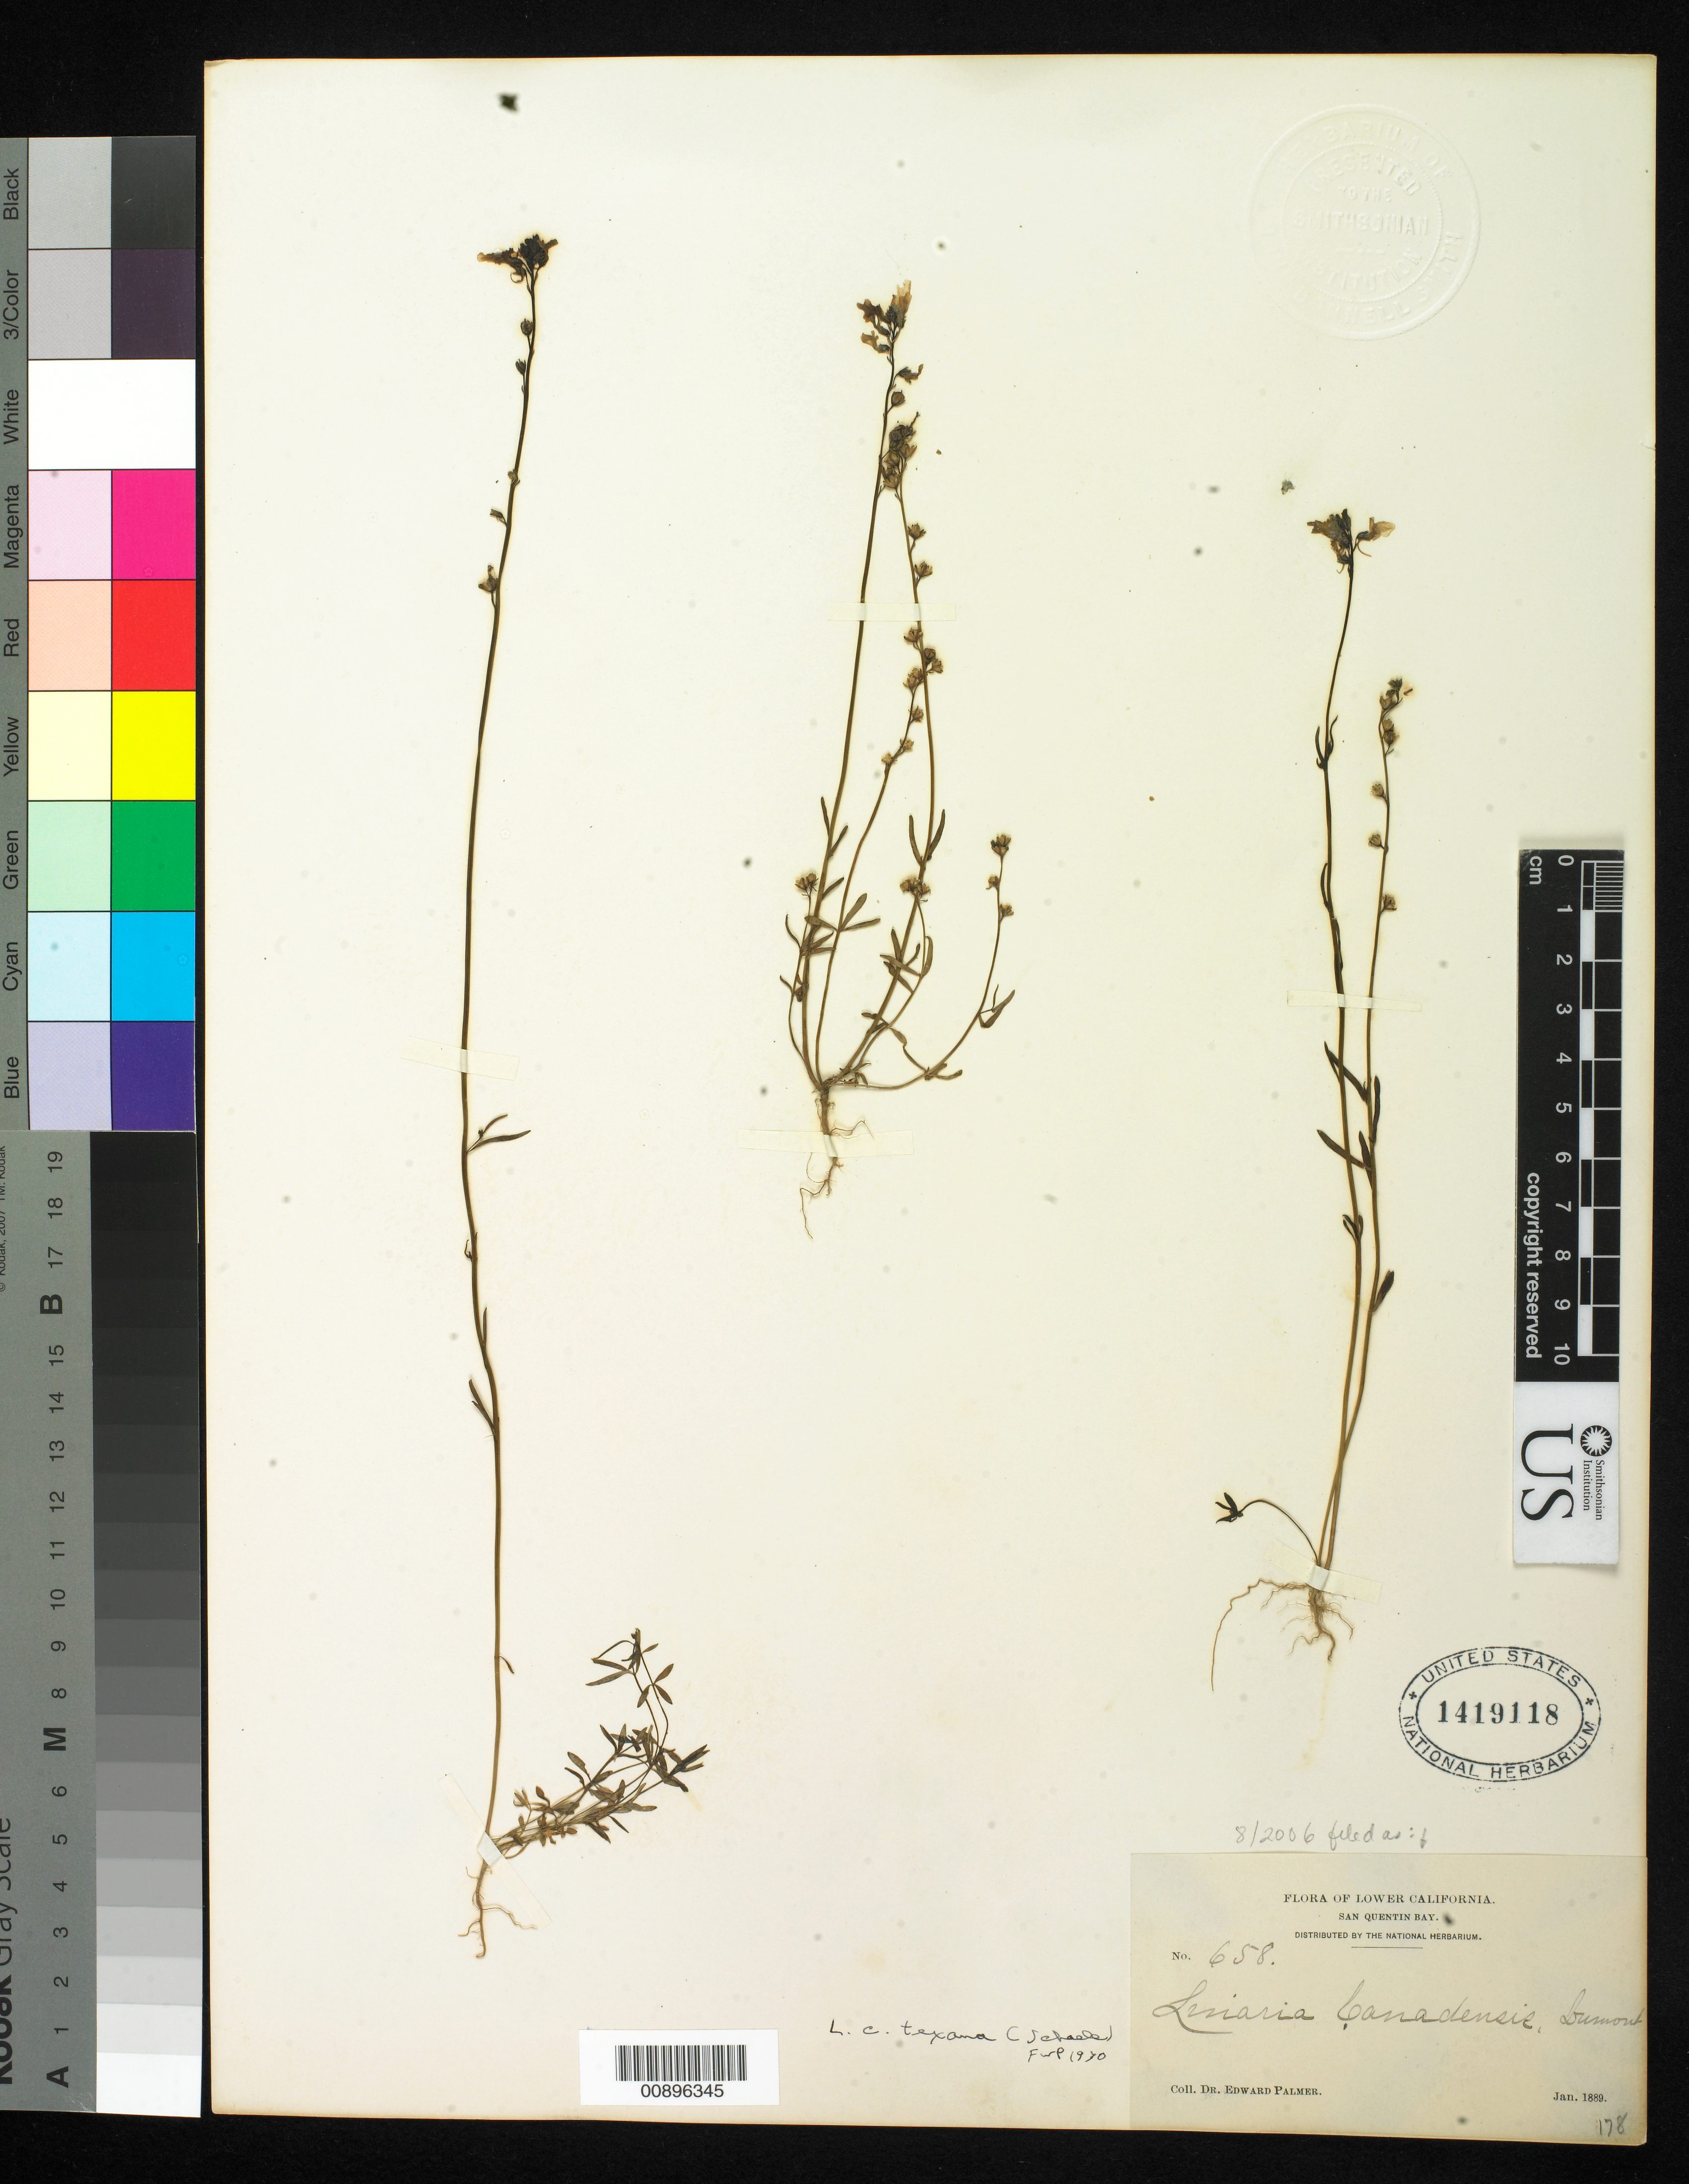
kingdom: Plantae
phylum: Tracheophyta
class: Magnoliopsida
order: Lamiales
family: Plantaginaceae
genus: Linaria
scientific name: Linaria canadensis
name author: (L.) Dum. Cours.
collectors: E. Palmer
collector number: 658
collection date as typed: Jan 1889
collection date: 1889-01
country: Mexico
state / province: Baja California Norte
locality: San Quentin Bay, Baja California.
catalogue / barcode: US 1419118